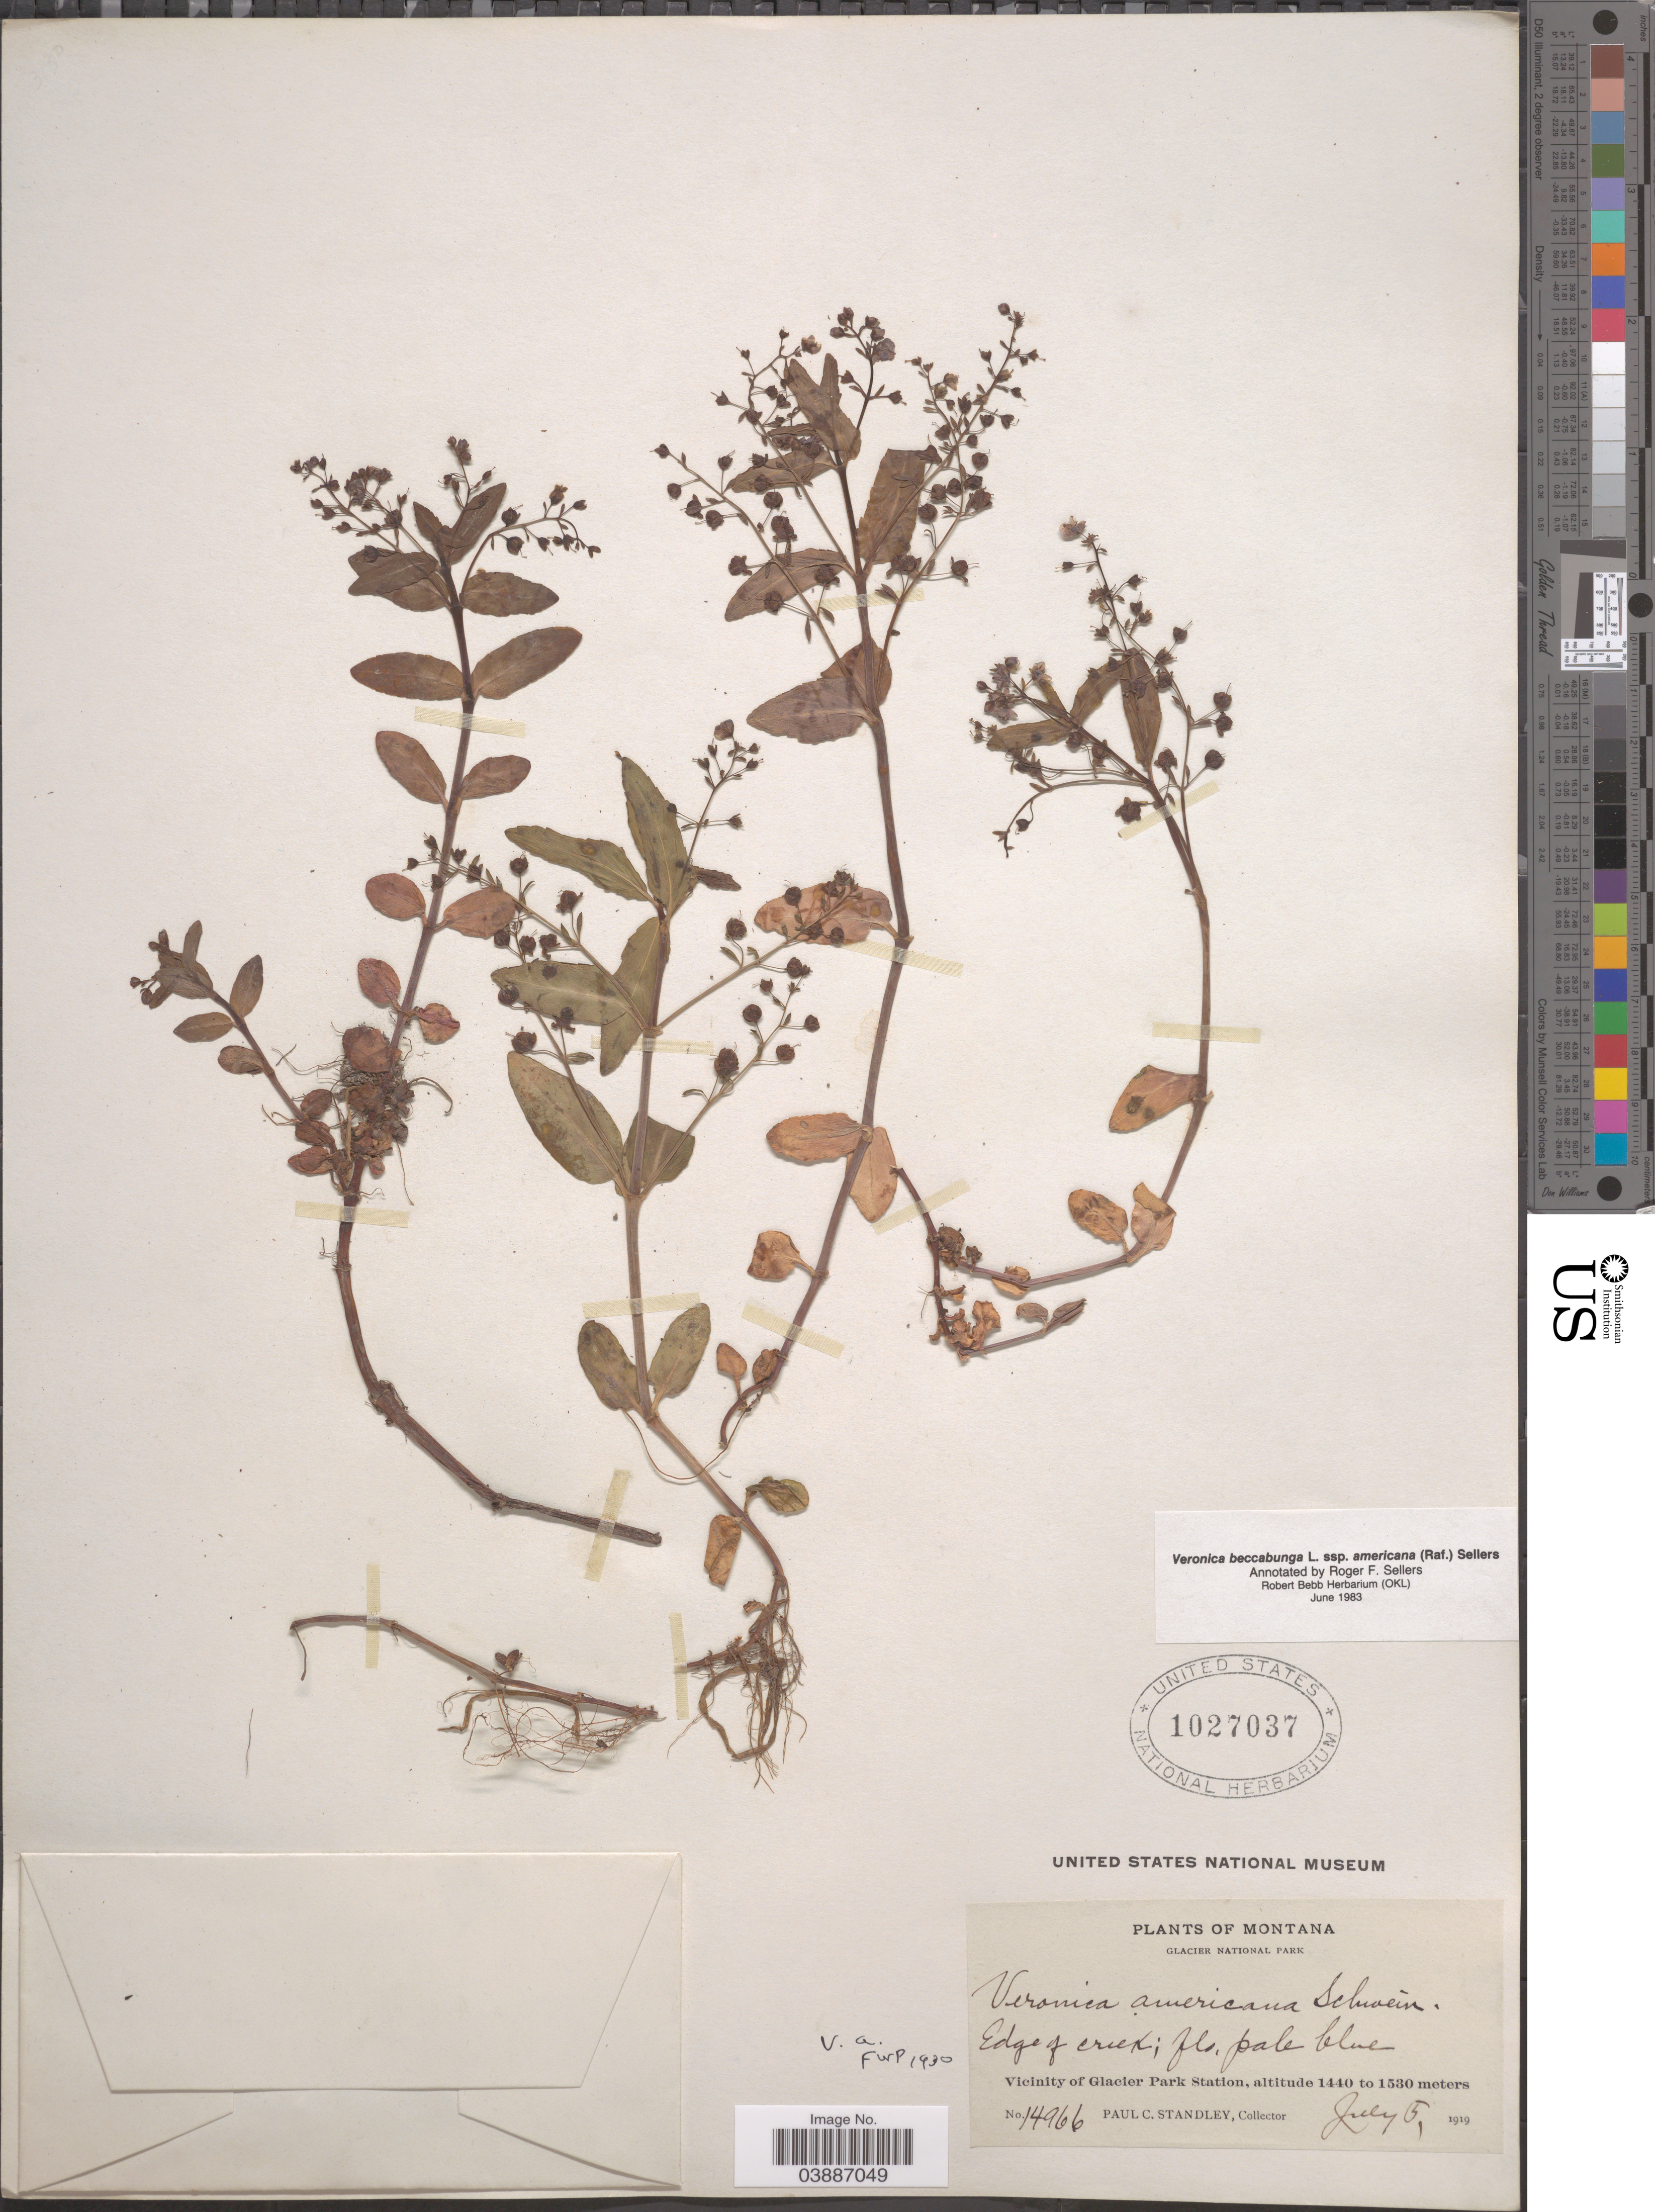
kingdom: Plantae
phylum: Tracheophyta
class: Magnoliopsida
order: Lamiales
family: Plantaginaceae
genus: Veronica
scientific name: Veronica beccabunga subsp. americana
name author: Raf.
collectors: P. C. Standley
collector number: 14966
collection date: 1919-07-05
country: United States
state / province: Montana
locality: Glacier National Park. Edge of creek. Vicinity of Glacier Park Station.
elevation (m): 1440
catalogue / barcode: US 1027037